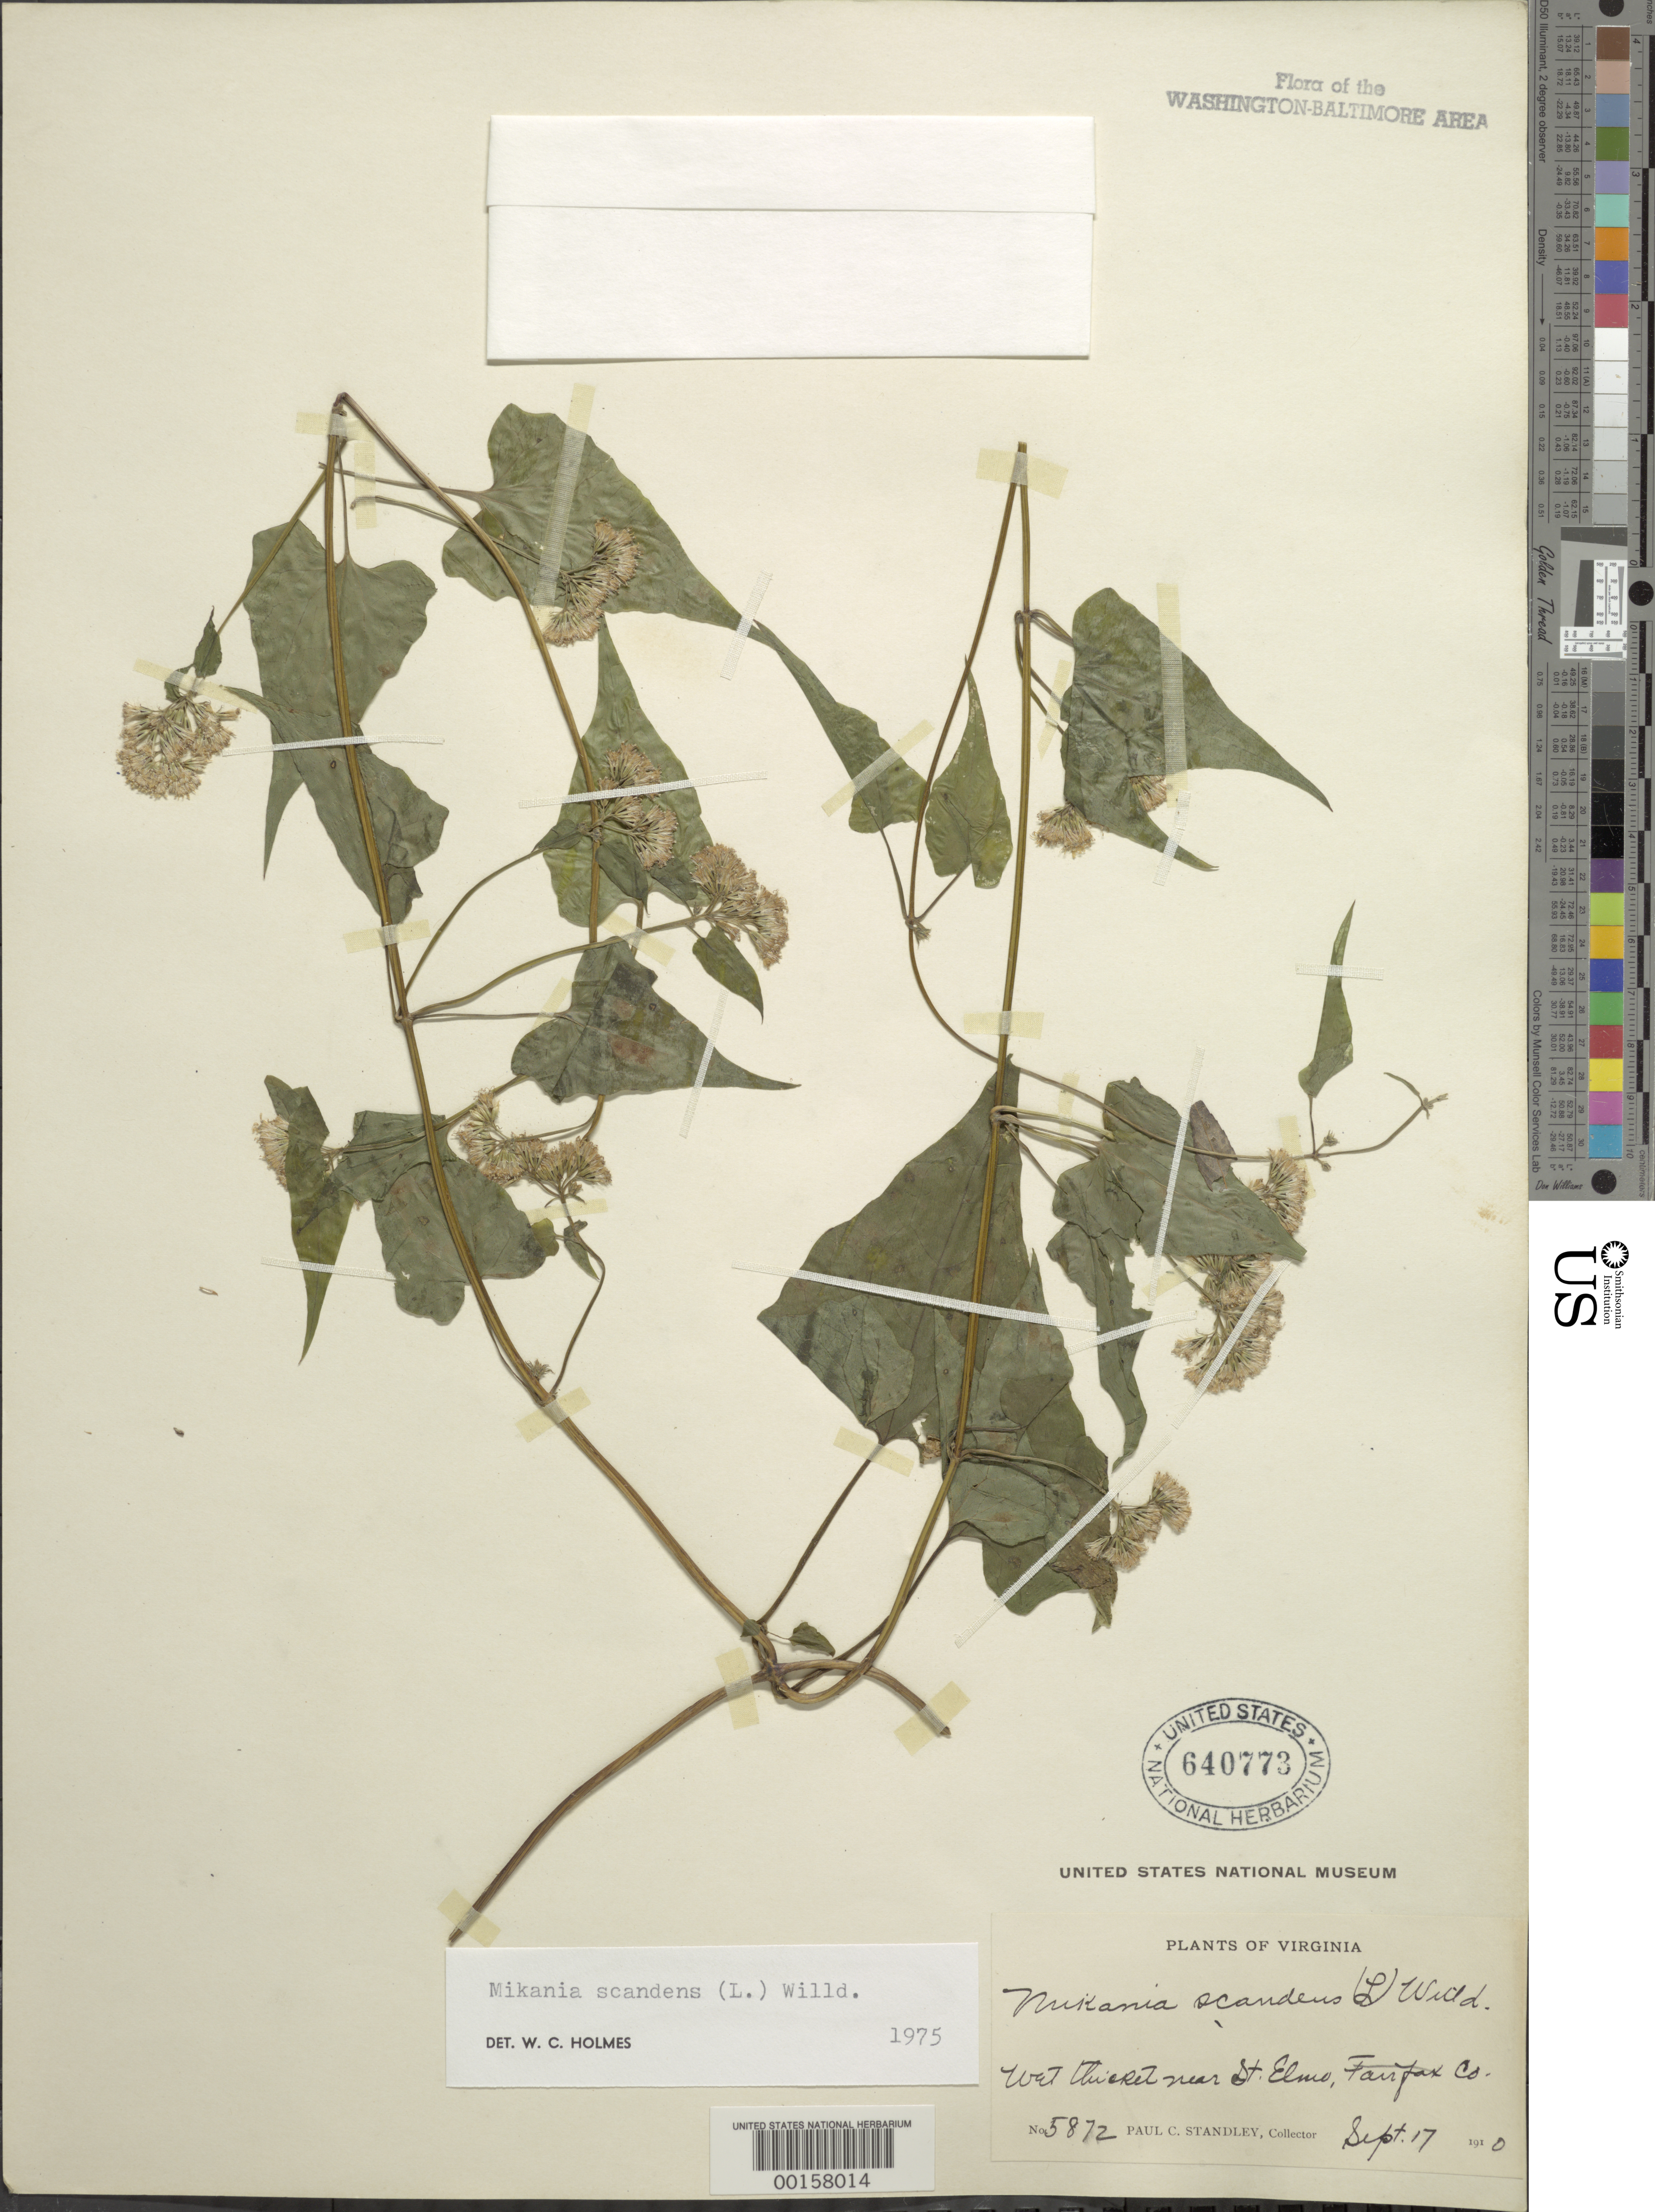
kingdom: Plantae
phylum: Tracheophyta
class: Magnoliopsida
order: Asterales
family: Asteraceae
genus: Mikania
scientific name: Mikania scandens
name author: (L.) Willd.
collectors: P. C. Standley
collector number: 5872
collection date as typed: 17 Sep 1910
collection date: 1910-09-17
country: United States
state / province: Virginia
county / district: Fairfax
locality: St. Elmo vicinity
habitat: Wet thicket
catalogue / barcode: US 640773